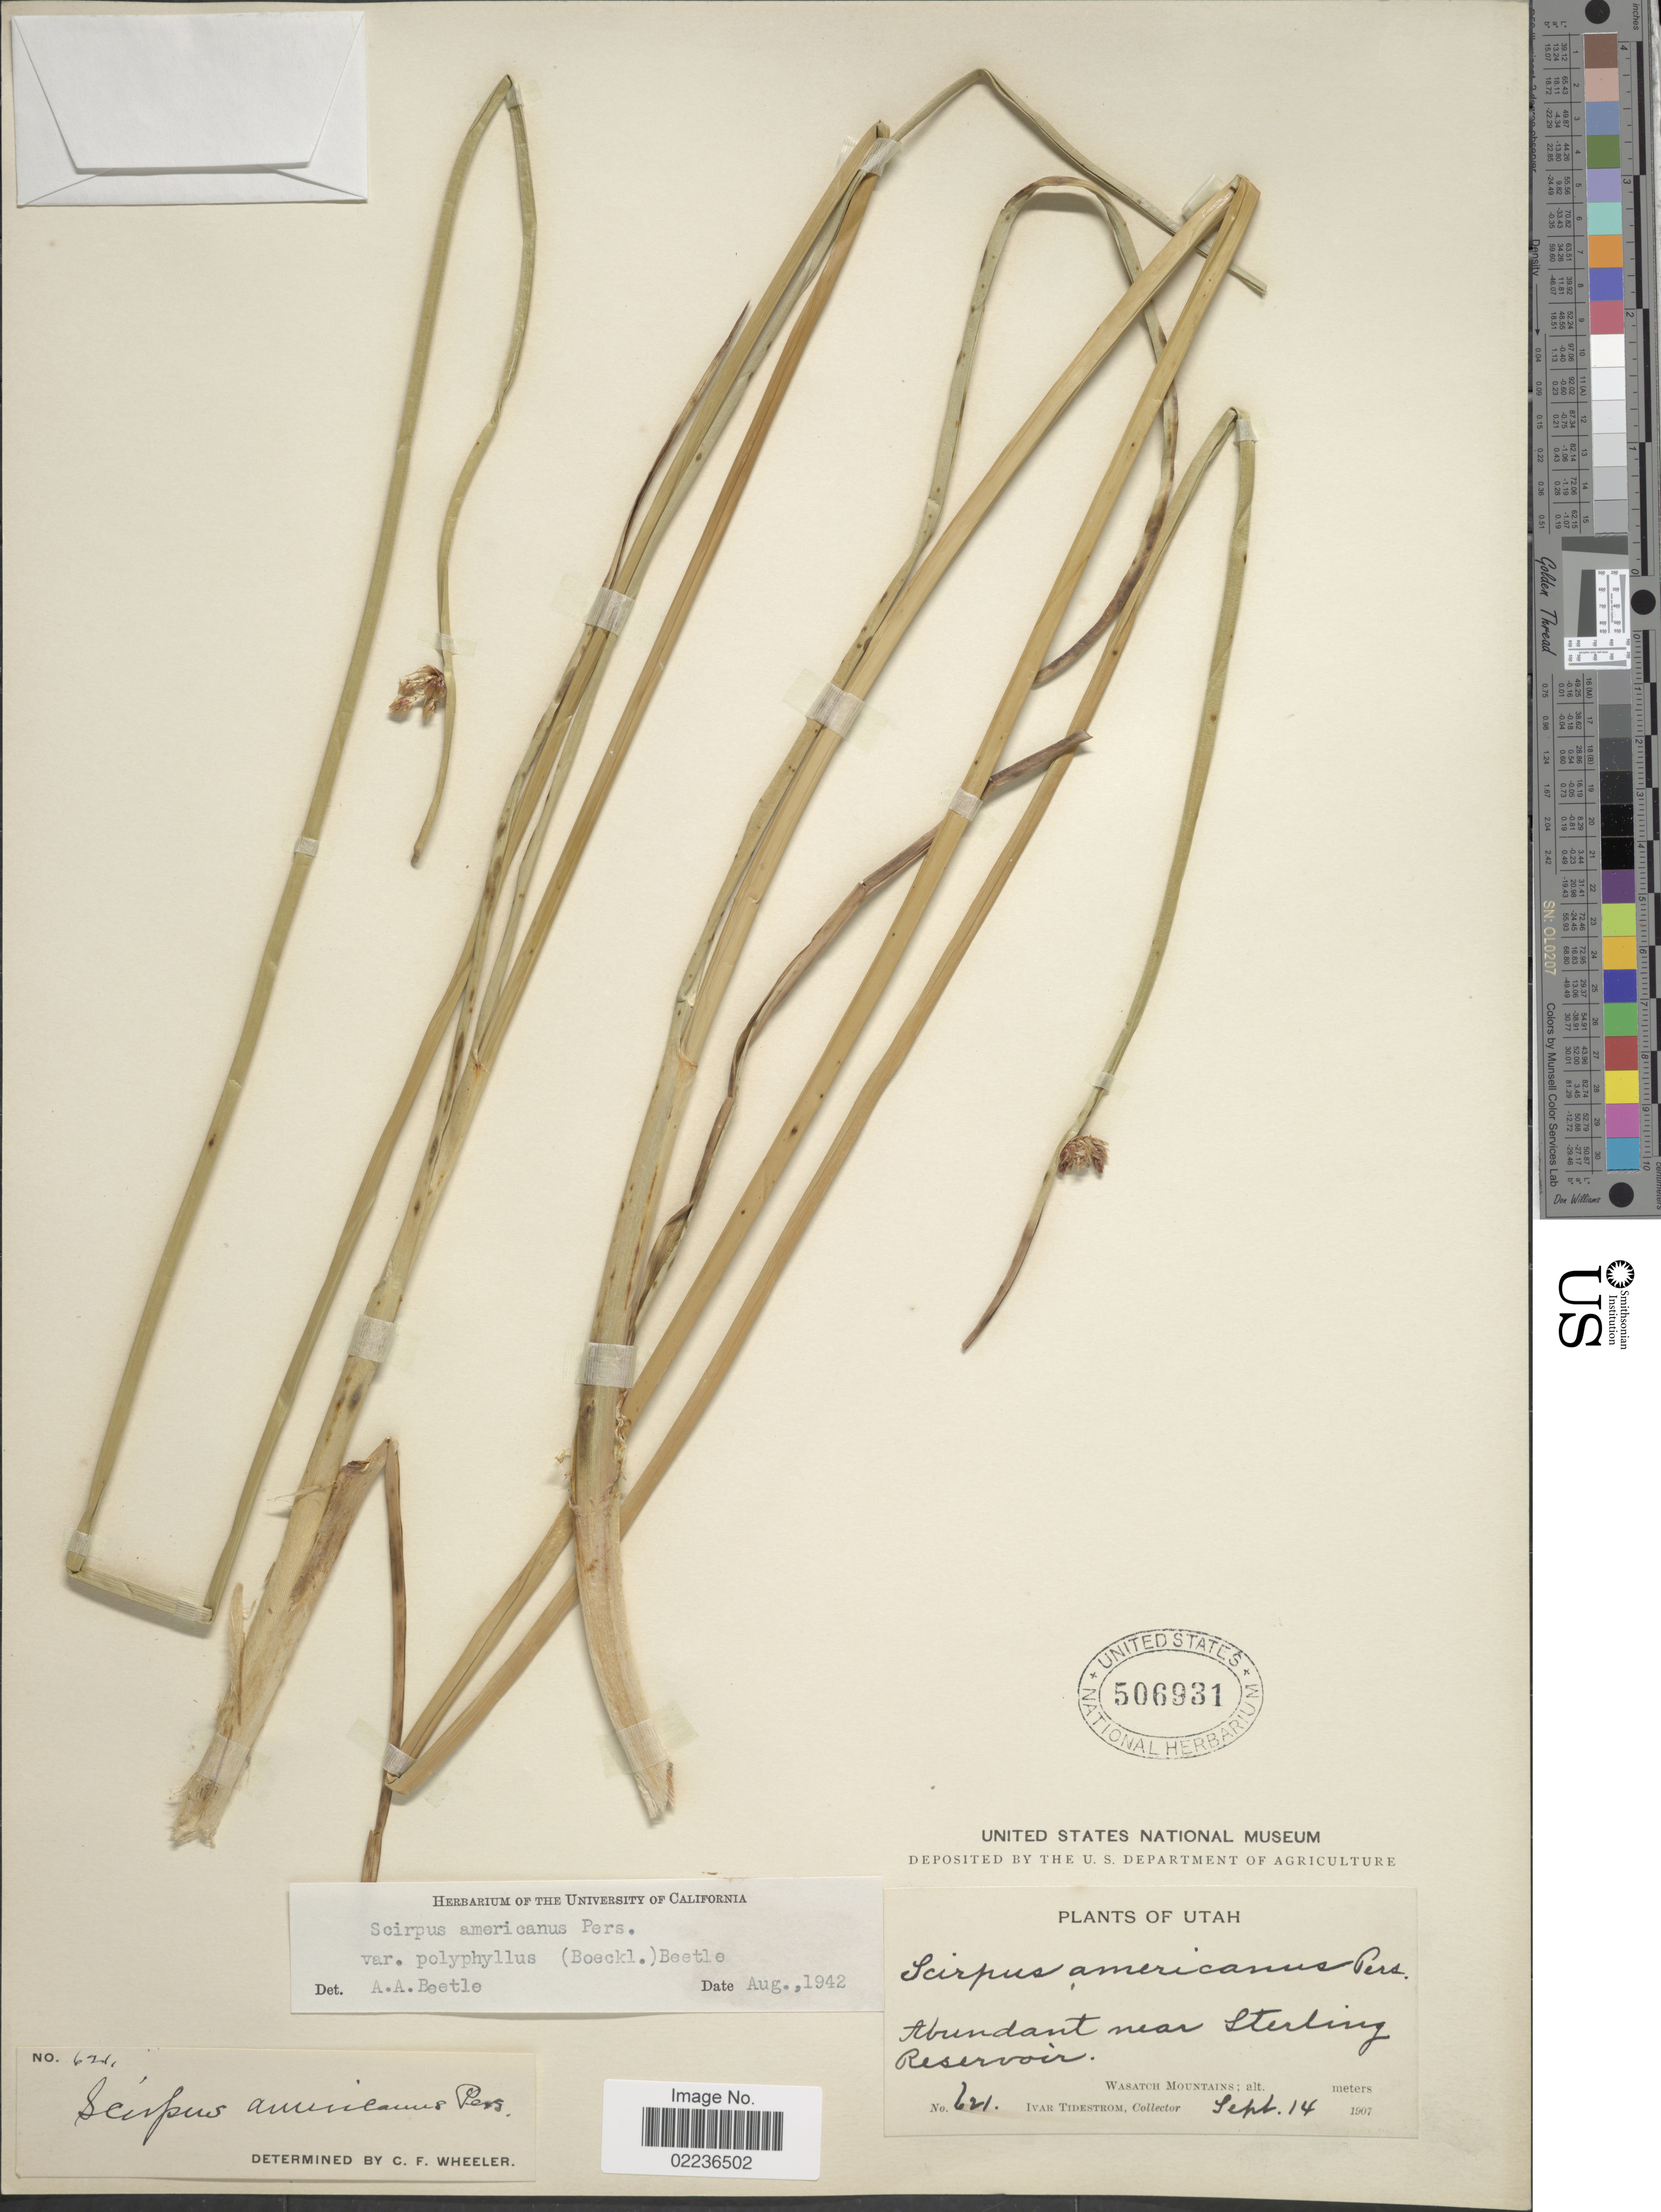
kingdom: Plantae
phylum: Tracheophyta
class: Liliopsida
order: Poales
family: Cyperaceae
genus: Schoenoplectus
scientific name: Schoenoplectus pungens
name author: (Vahl) Palla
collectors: I. F. Tidestrom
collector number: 621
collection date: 1907-09-14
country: United States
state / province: Utah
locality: Near Sterling Reservoir, Wasatch Mountains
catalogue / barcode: US 506931